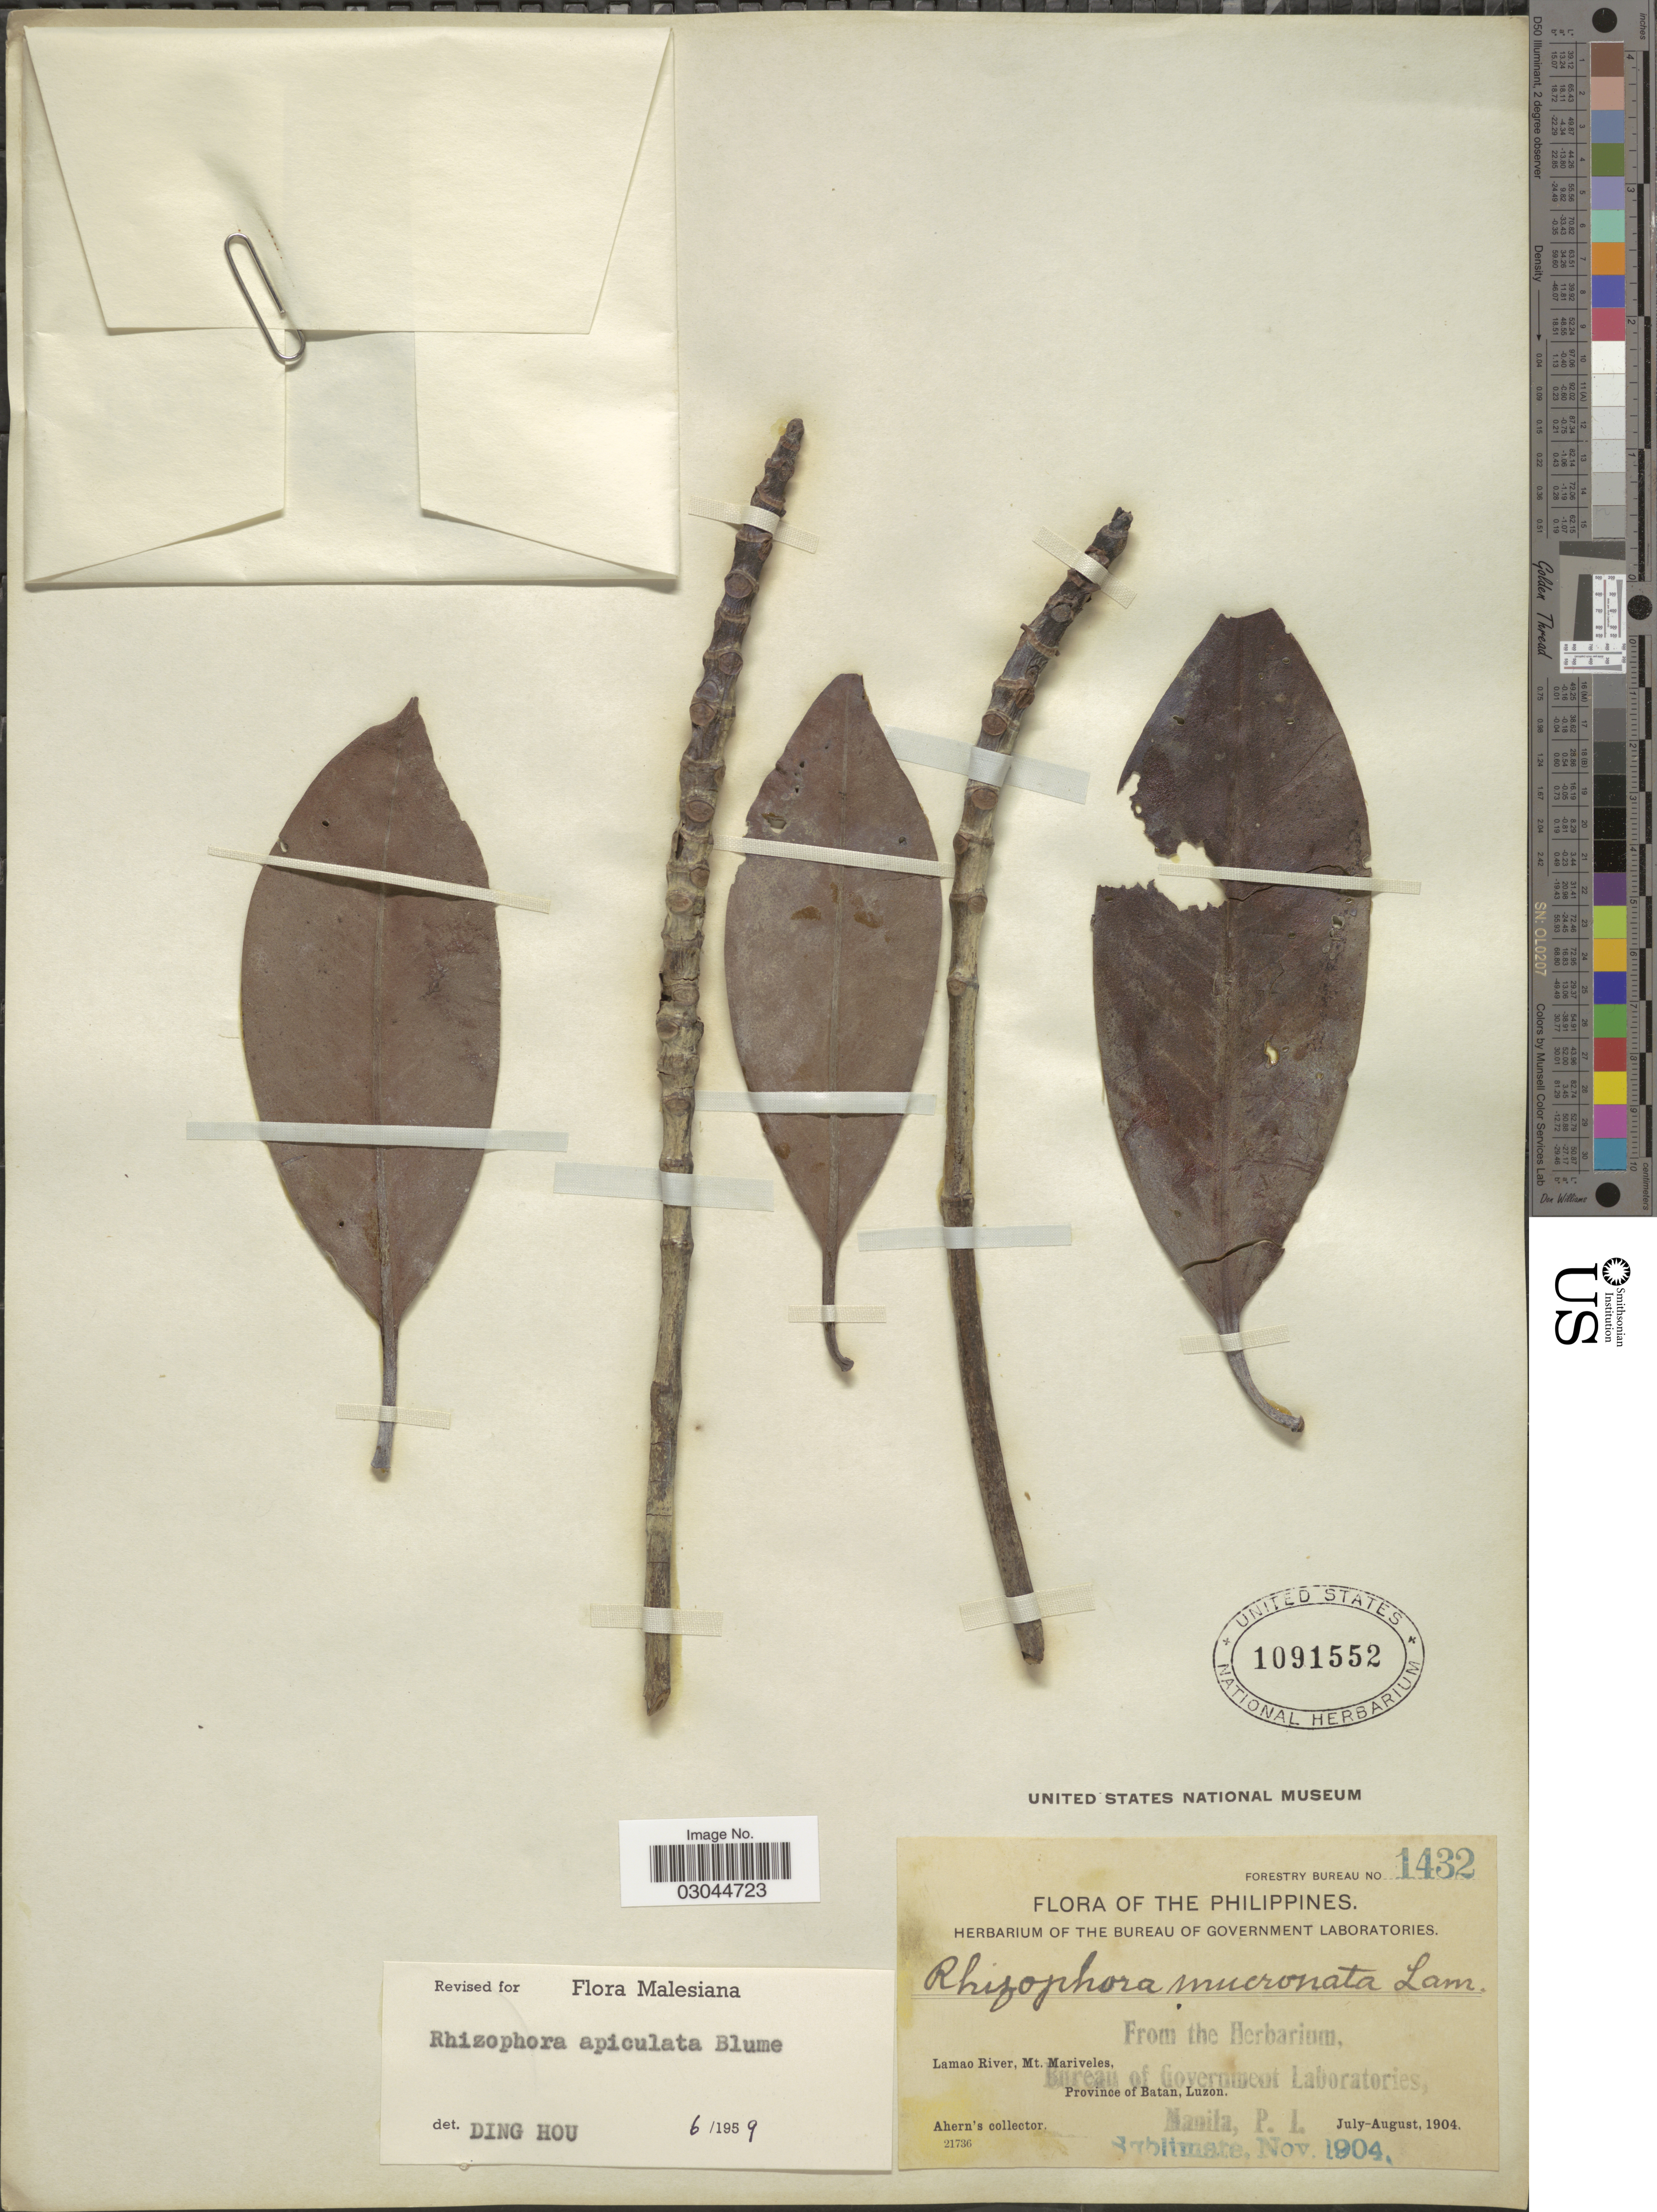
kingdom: Plantae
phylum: Tracheophyta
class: Magnoliopsida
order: Malpighiales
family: Rhizophoraceae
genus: Rhizophora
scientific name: Rhizophora apiculata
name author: Blume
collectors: Ahern's collector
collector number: Forestry Bureau 1432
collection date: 1904-07/1904-08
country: Philippines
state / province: Cagayan Valley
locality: Lamao River, Mt. Mariveles, Province of Batan, Luzon.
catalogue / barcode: US 1091552